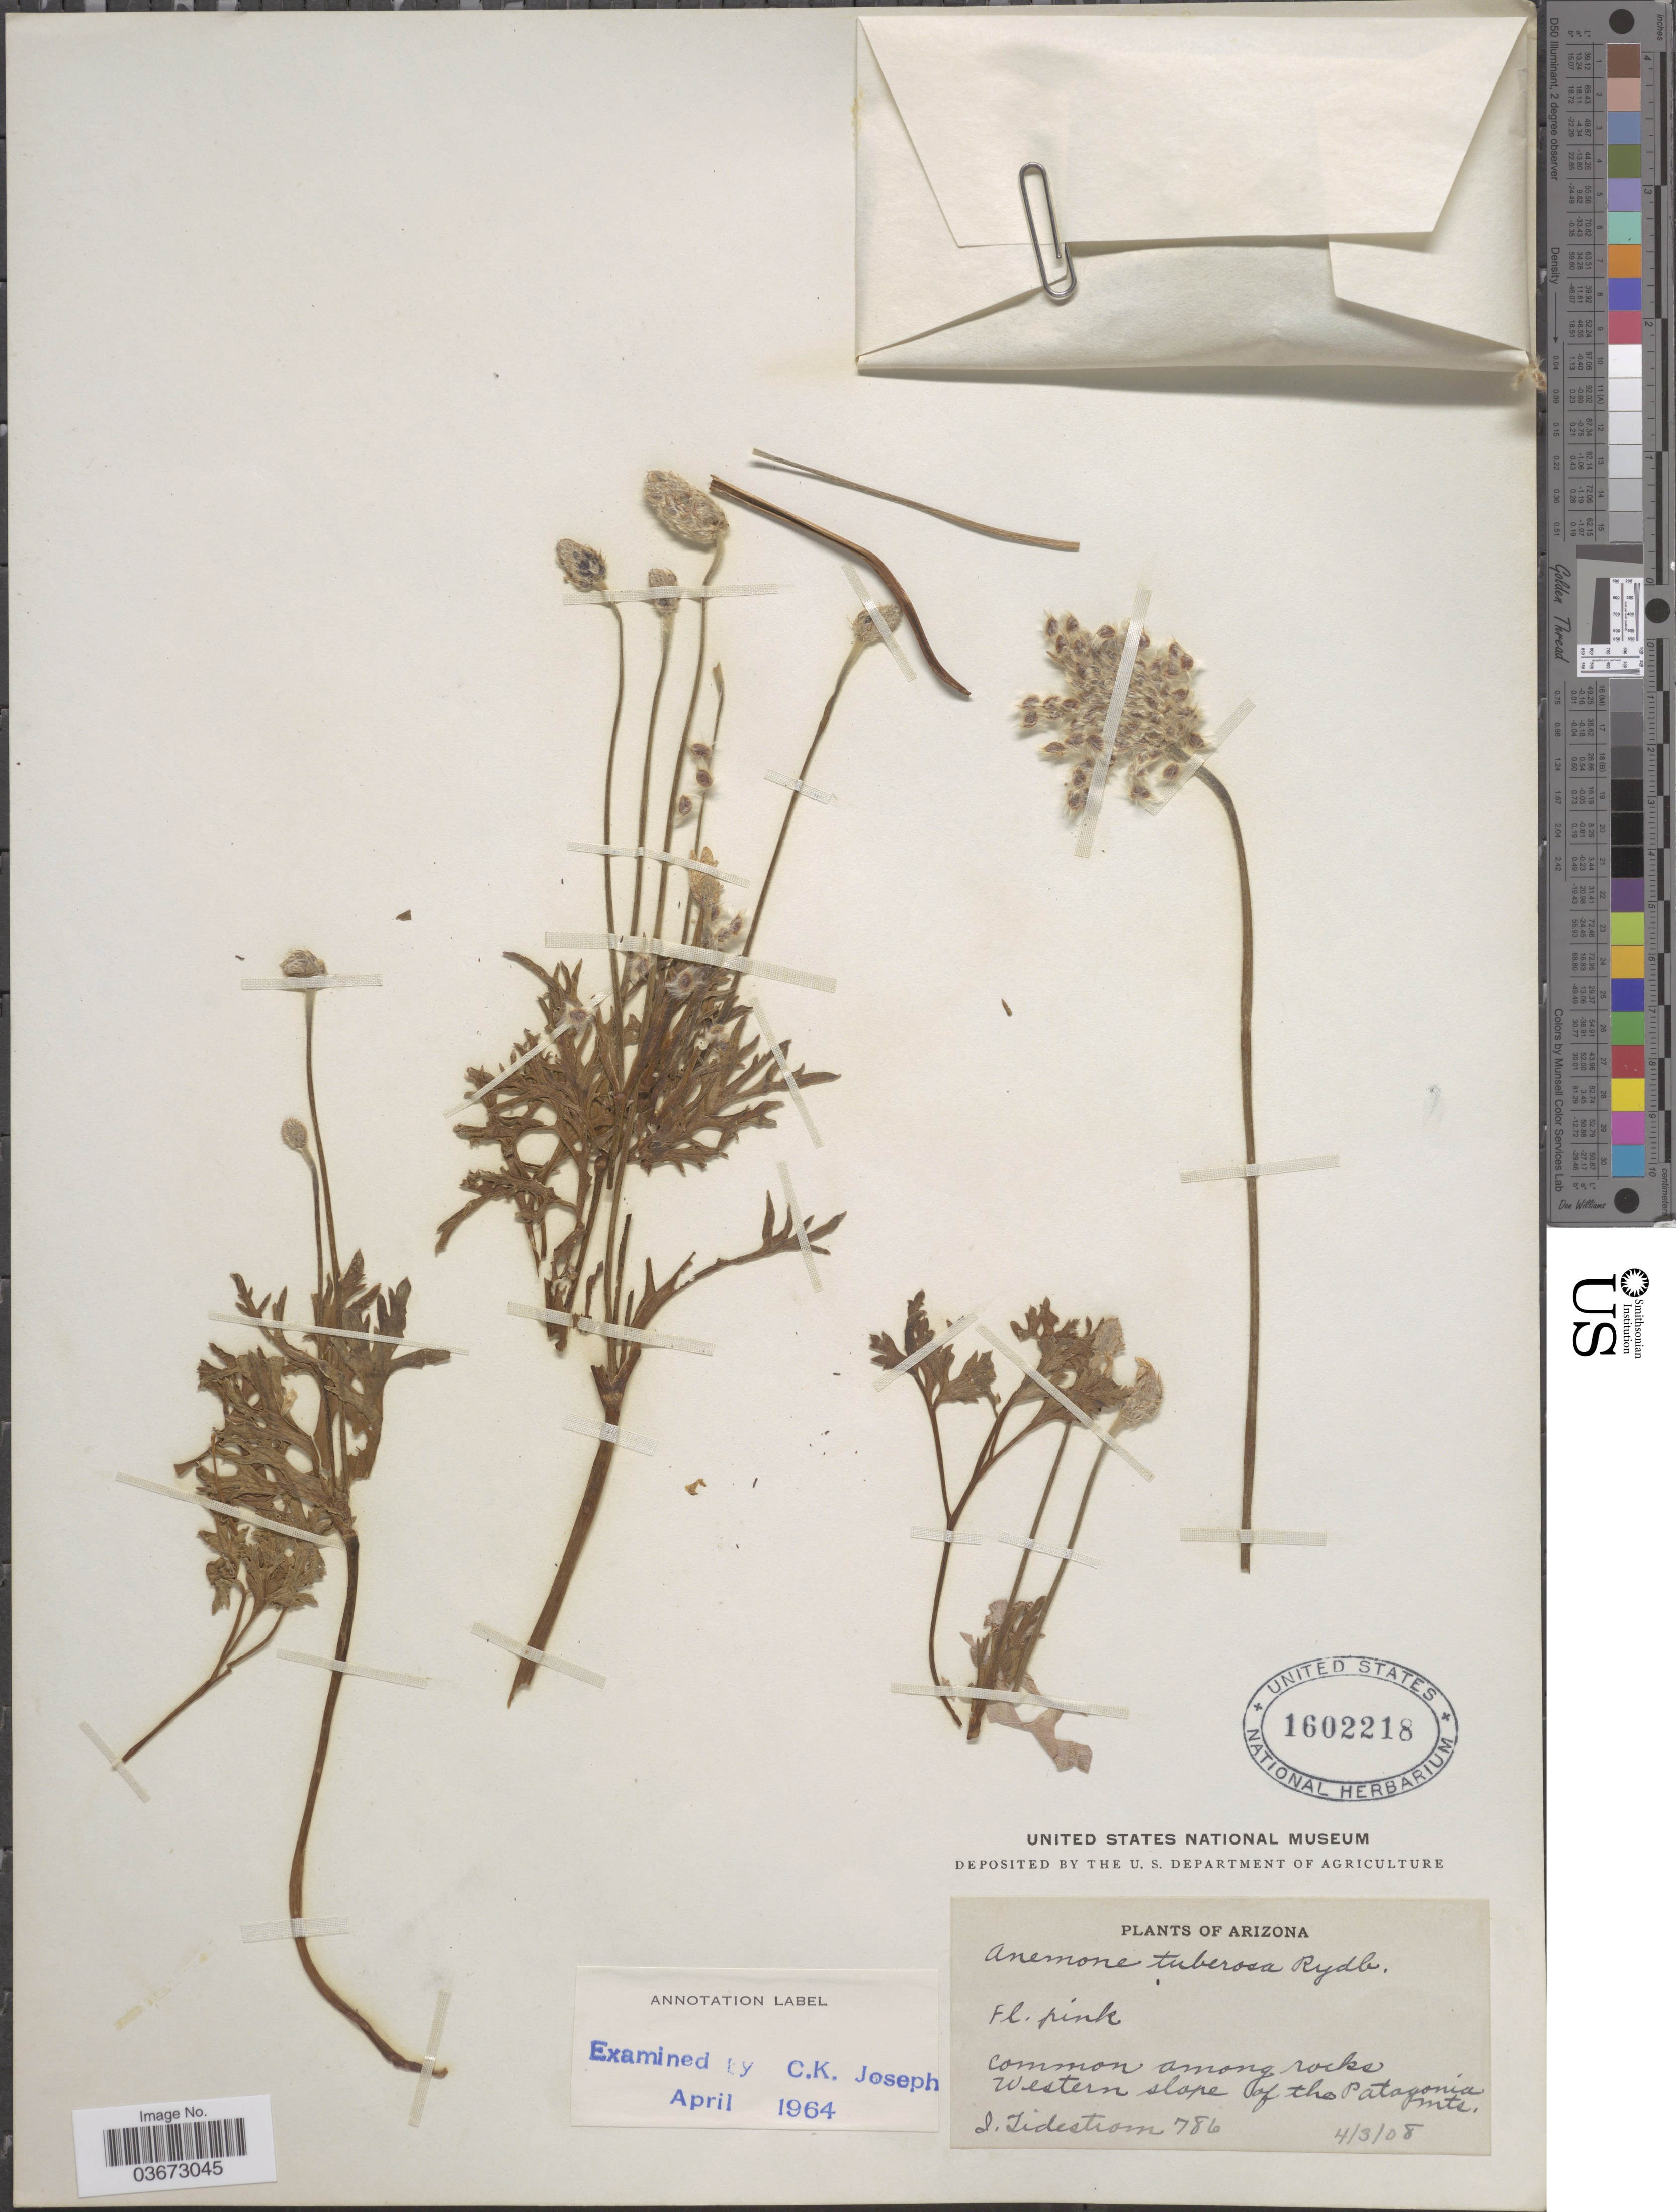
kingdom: Plantae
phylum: Tracheophyta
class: Magnoliopsida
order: Ranunculales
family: Ranunculaceae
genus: Anemone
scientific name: Anemone tuberosa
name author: Rydb.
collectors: I. F. Tidestrom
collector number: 786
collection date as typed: Transcribed d/m/y: 3/4/8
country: United States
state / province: Arizona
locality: Common among rocks. Western slope of the Patagonia Mts.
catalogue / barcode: US 1602218